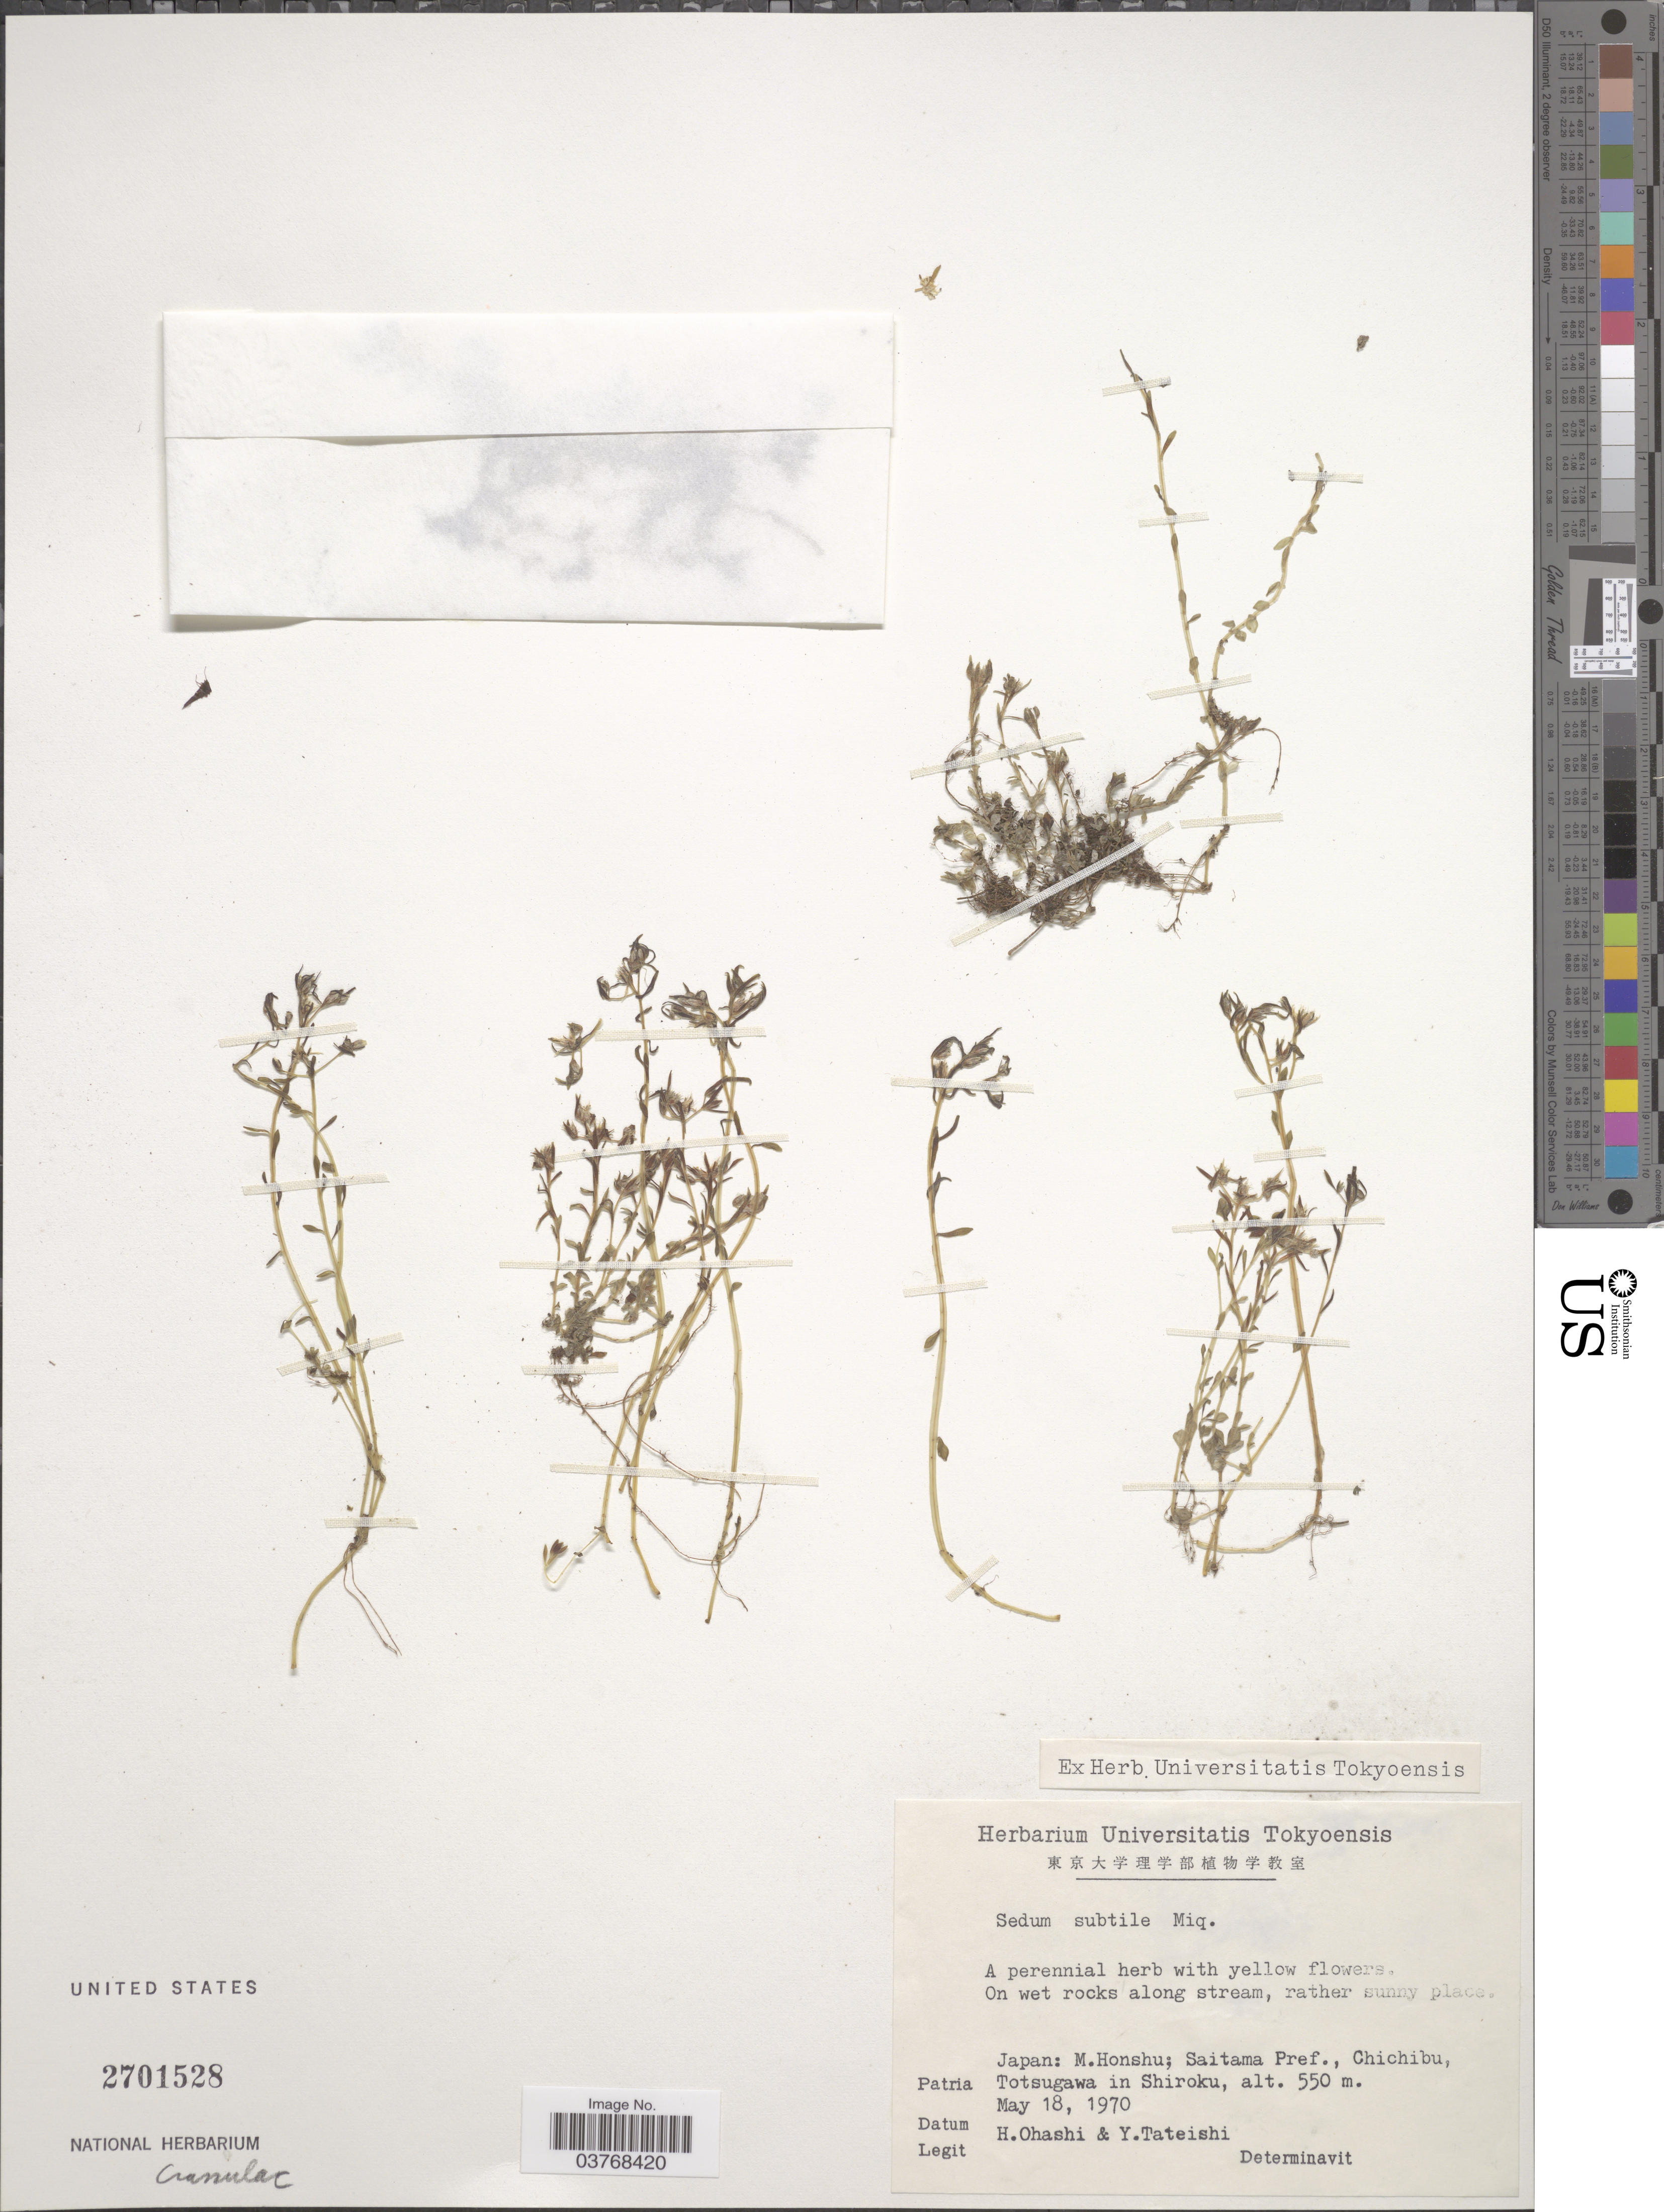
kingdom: Plantae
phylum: Tracheophyta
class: Magnoliopsida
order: Saxifragales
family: Crassulaceae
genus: Sedum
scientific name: Sedum subtile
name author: Miq.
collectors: H. Ohashi & Y. Tateishi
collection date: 1970-05-18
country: Japan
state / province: Saitama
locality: M. Honshu; Saitama Pref., Chichibu, Totsugawa in Shiroku.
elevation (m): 550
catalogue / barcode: US 2701528